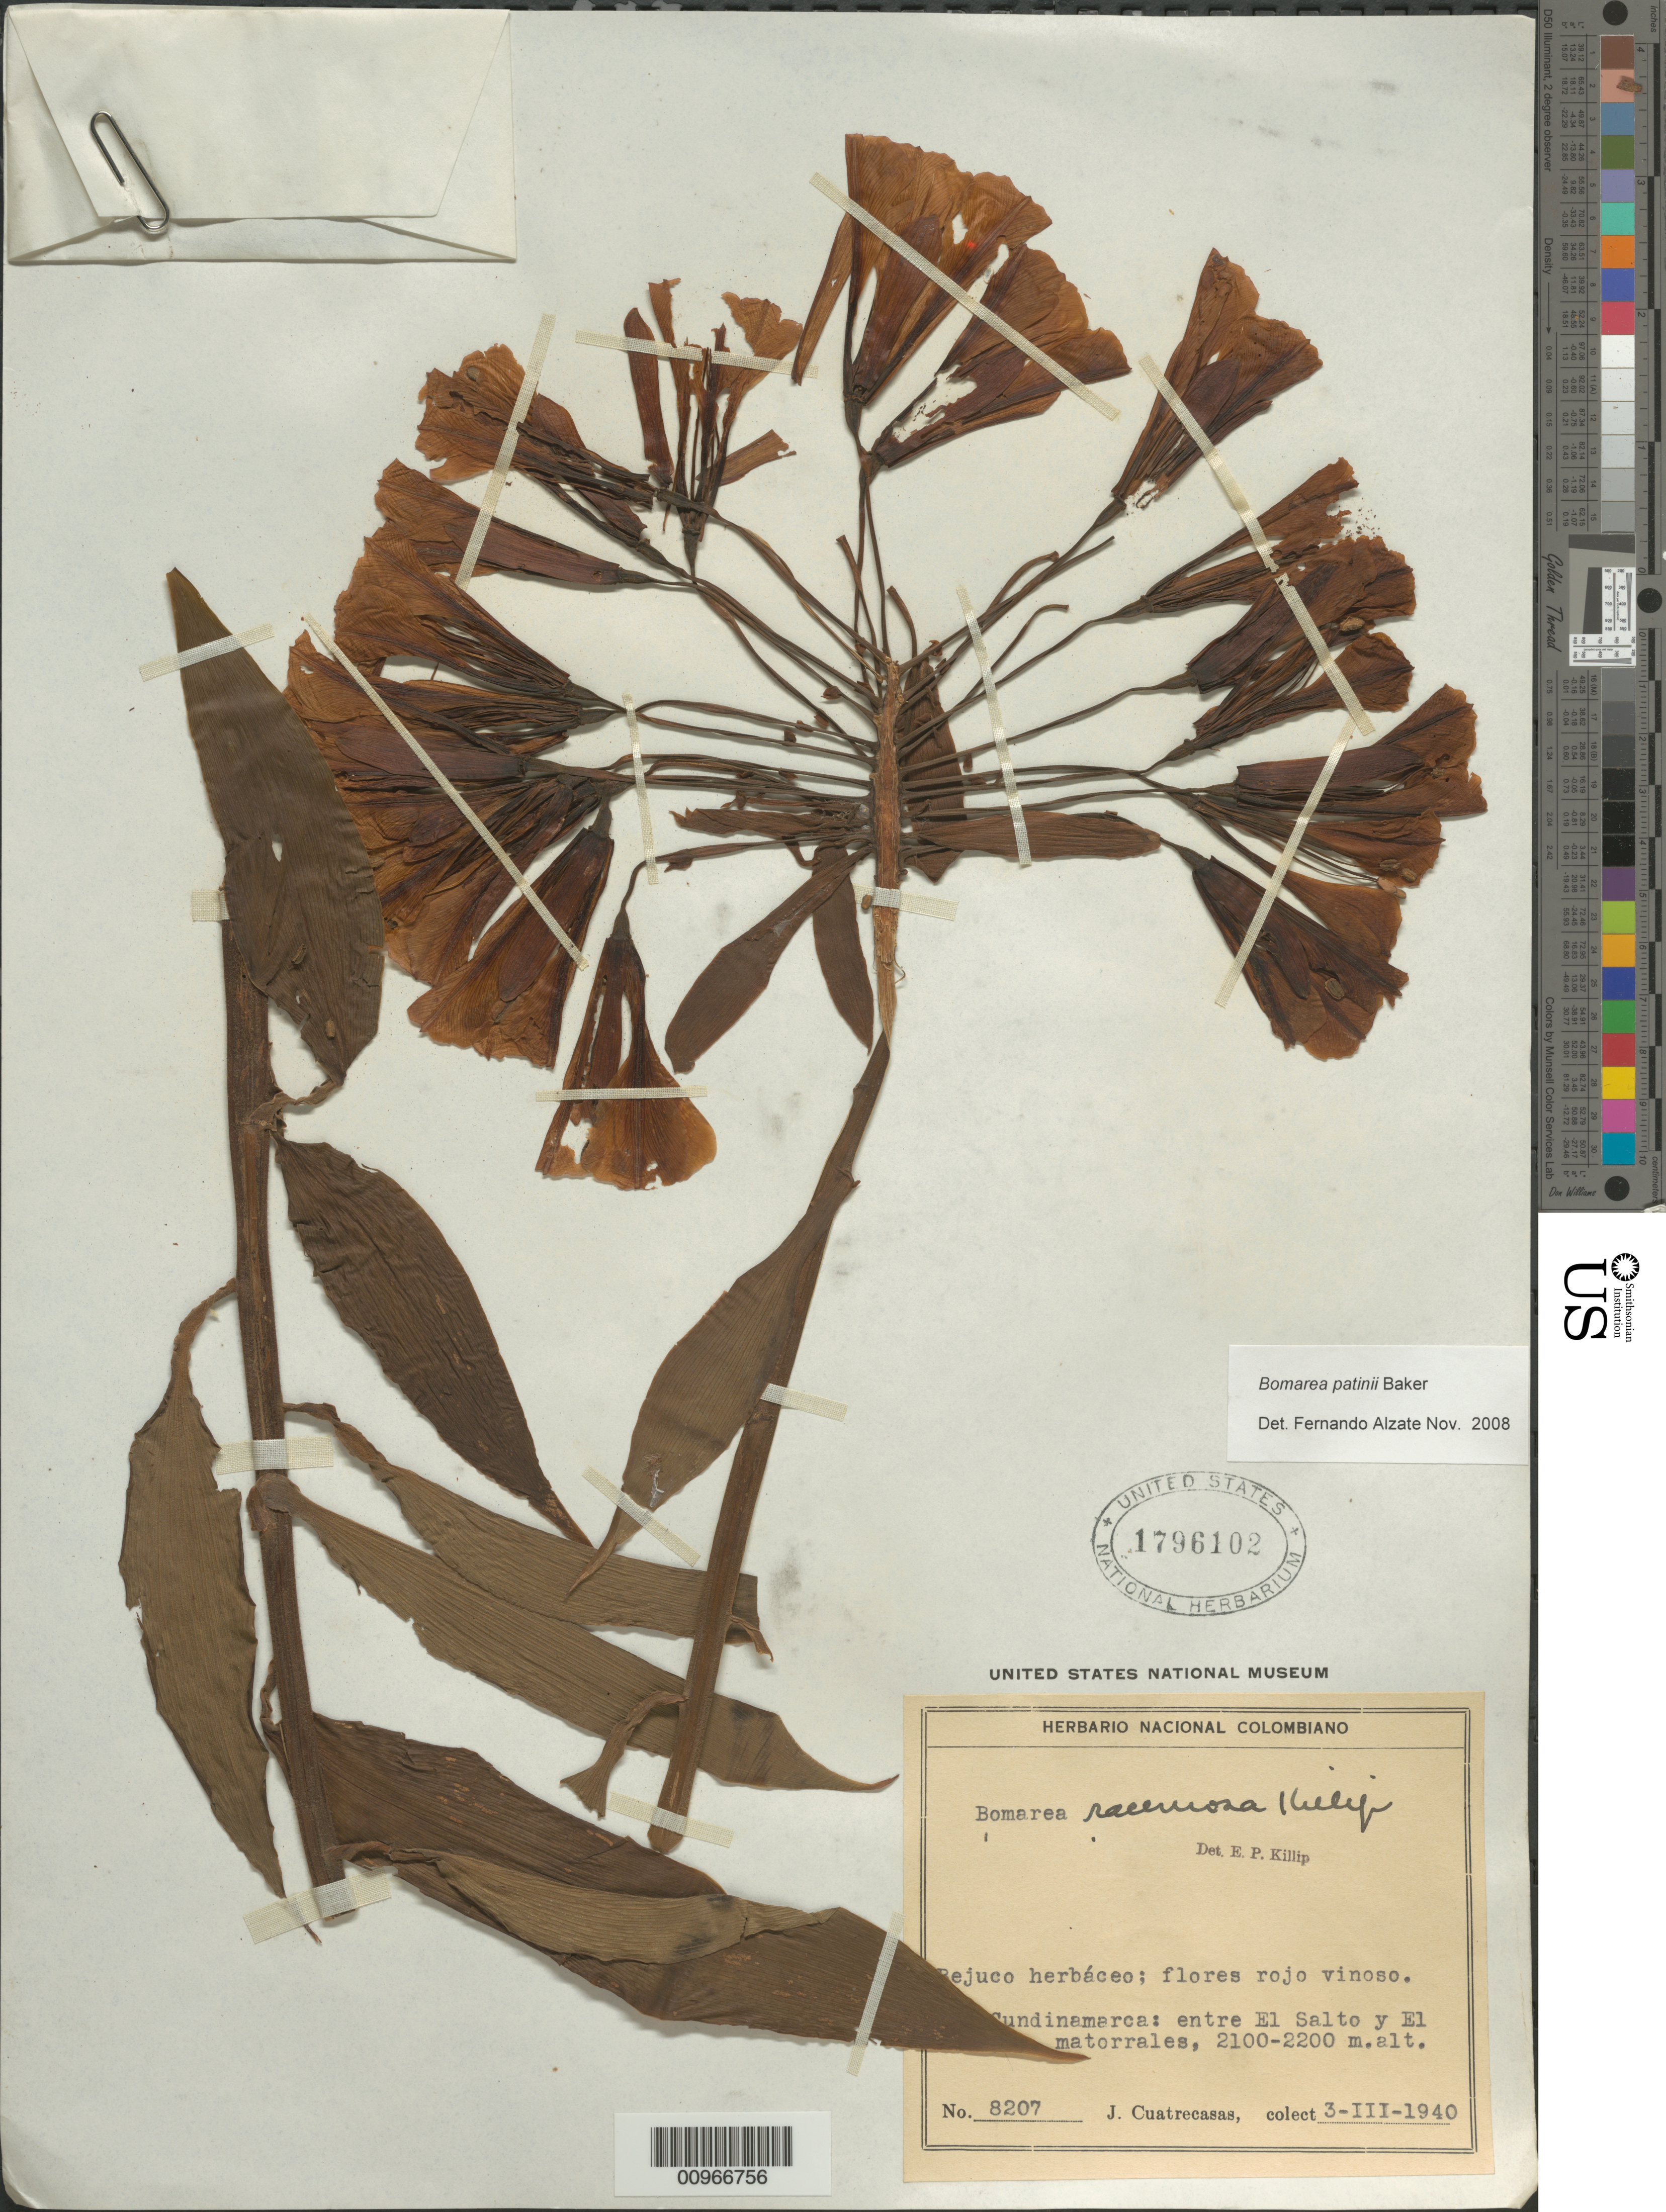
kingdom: Plantae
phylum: Tracheophyta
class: Liliopsida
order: Liliales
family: Alstroemeriaceae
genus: Bomarea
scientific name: Bomarea patinii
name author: Baker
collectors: J. Cuatrecasas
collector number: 8207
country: Colombia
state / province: Cundinamarca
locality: Between El Salt and Colegio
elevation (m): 2100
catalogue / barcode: US 1796102